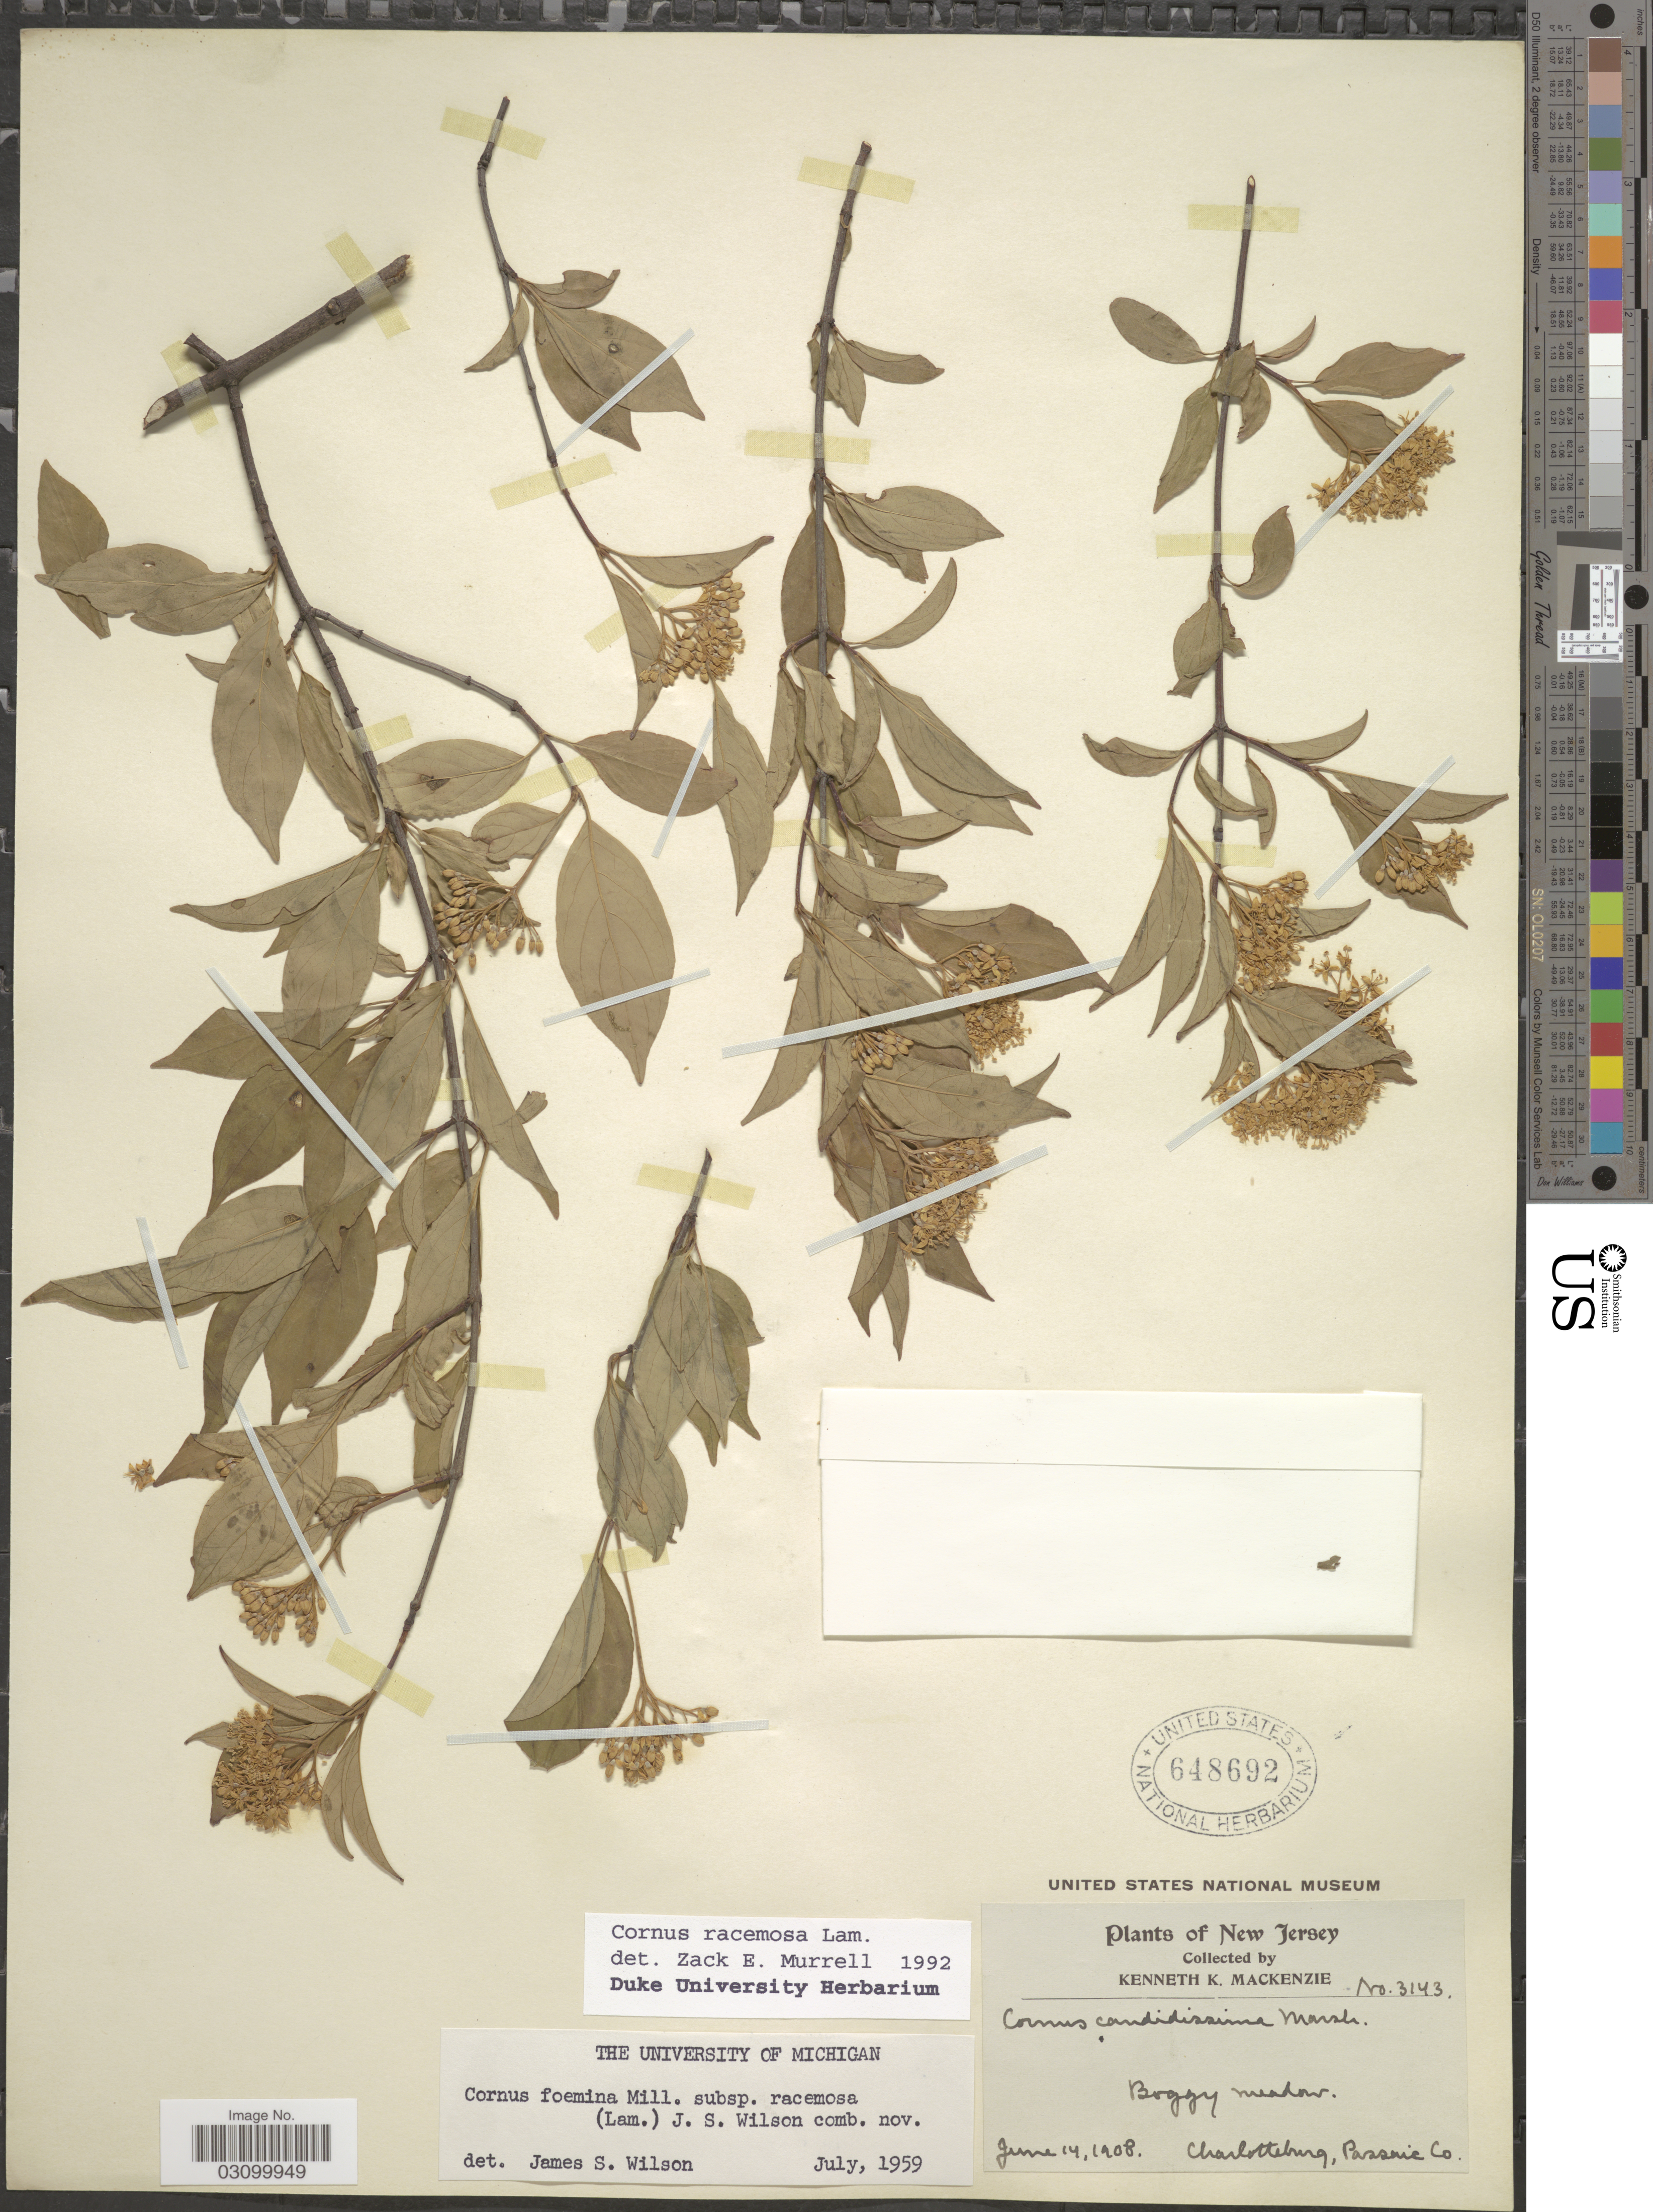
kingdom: Plantae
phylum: Tracheophyta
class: Magnoliopsida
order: Cornales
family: Cornaceae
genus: Cornus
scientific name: Cornus racemosa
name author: Lam.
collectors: K. K. Mackenzie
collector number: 3143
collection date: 1908-06-14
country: United States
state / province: New Jersey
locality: Boggy meadow. Charlotteburg, Passaic Co.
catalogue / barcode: US 648692